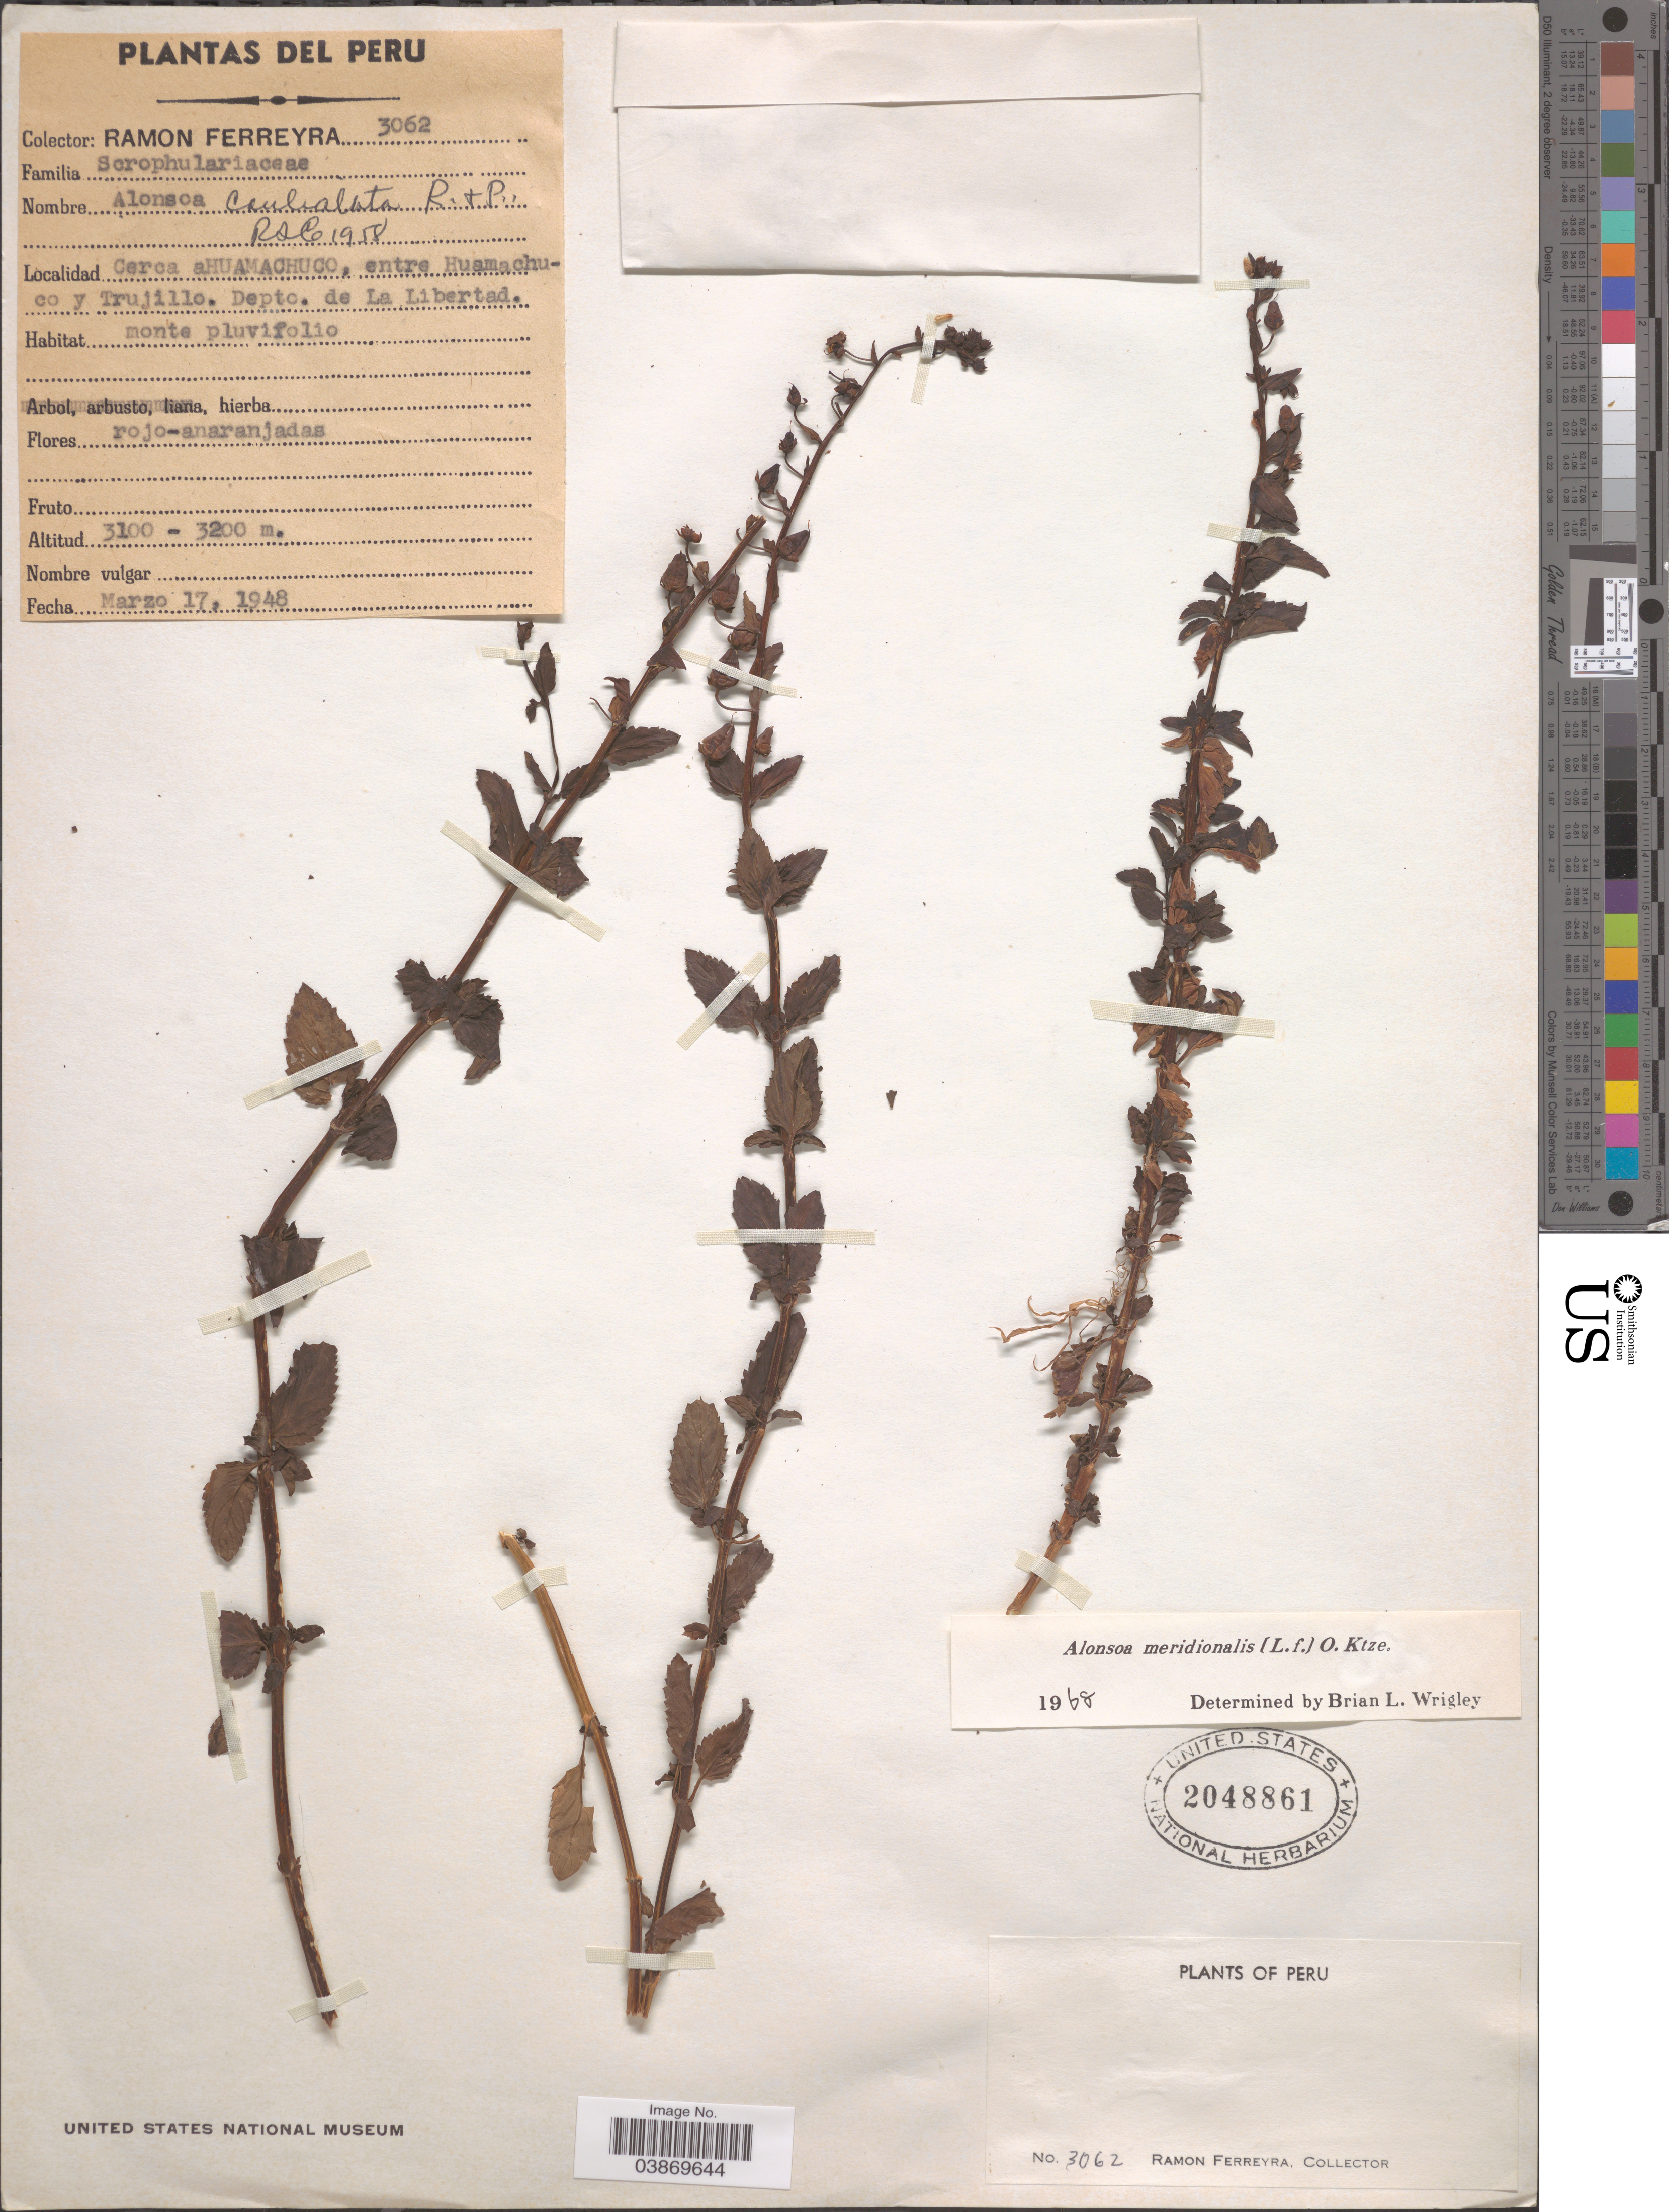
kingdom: Plantae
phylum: Tracheophyta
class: Magnoliopsida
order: Lamiales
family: Scrophulariaceae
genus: Alonsoa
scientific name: Alonsoa meridionalis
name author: (L. f.) Kuntze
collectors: R. A. Ferreyra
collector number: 3062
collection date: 1948-03-19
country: Peru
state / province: La Libertad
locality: Cerca a Huamachuco, entre Huamachuco y Trujillo. Depto. de La Libertad.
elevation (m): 3100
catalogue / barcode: US 2048861